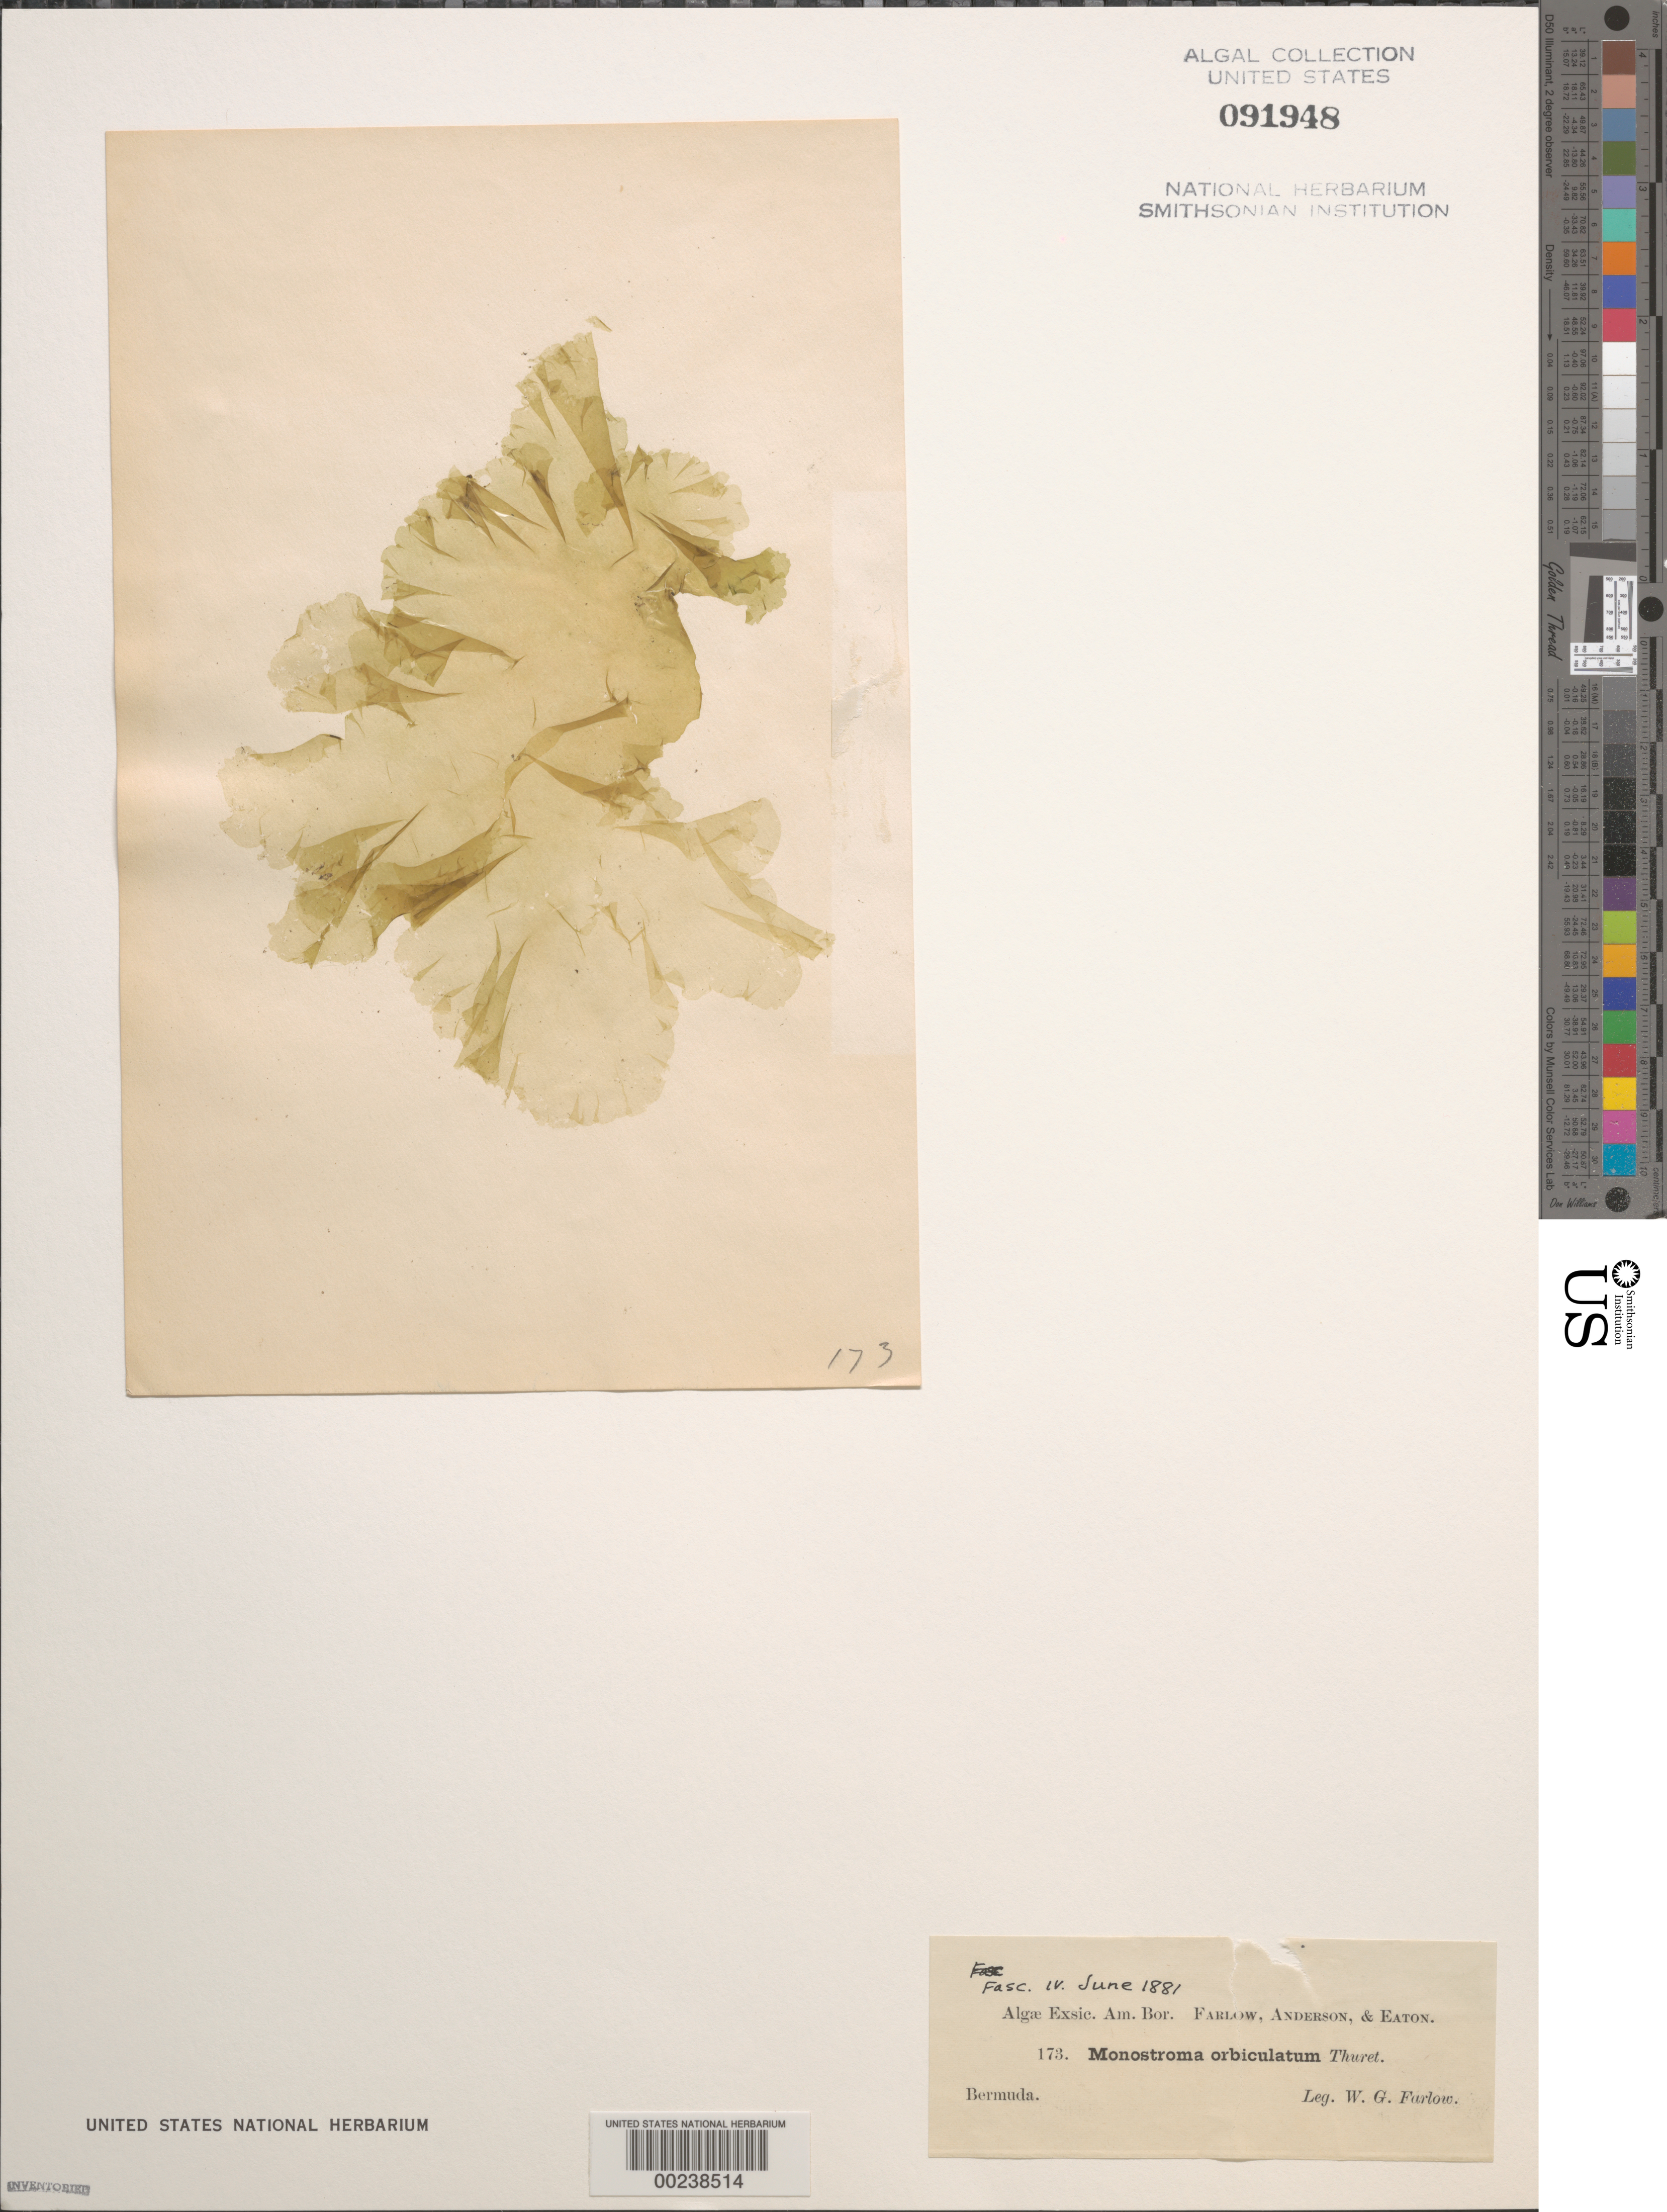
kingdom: Plantae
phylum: Chlorophyta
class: Ulvophyceae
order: Ulvales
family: Gayraliaceae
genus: Gayralia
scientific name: Gayralia oxysperma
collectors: W. G. Farlow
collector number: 173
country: Bermuda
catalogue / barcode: US 91948